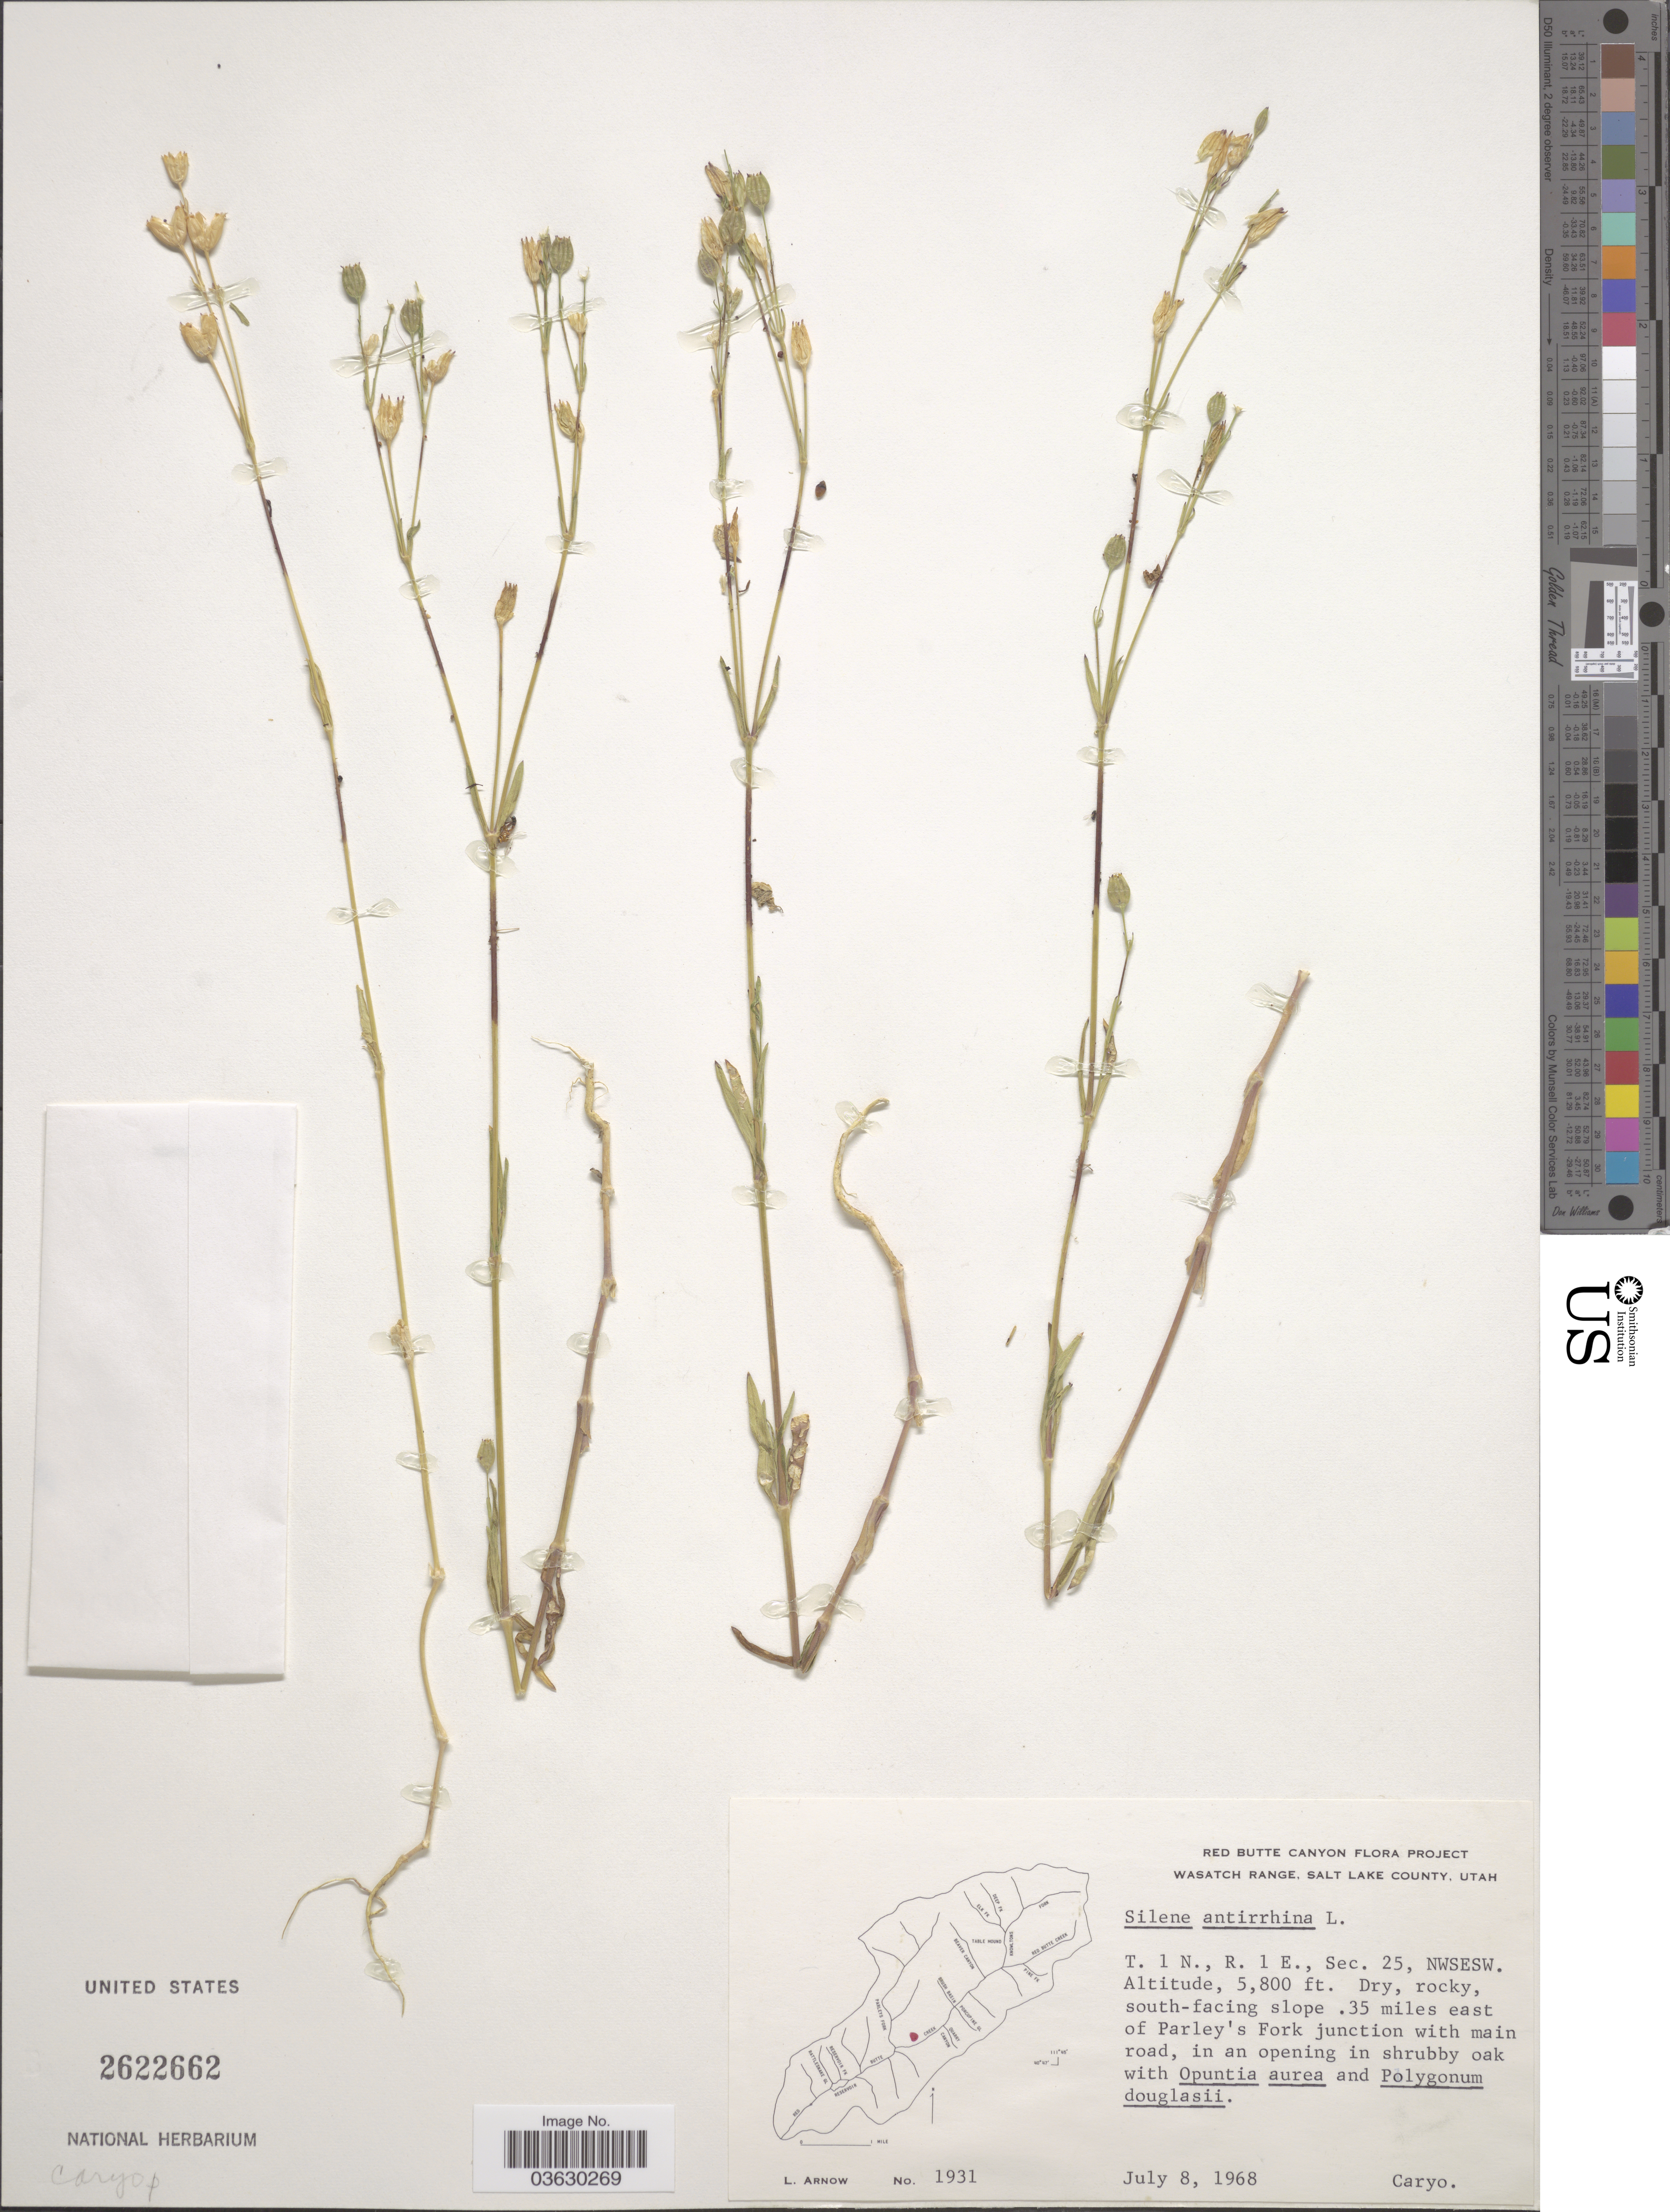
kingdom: Plantae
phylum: Tracheophyta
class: Magnoliopsida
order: Caryophyllales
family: Caryophyllaceae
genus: Silene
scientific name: Silene antirrhina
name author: L.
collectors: L. Arnow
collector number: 1931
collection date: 1968-07-08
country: United States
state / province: Utah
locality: Red Butte Canyon. Wasatch Range, Salt Lake County. T. 1 N., R. 1 E., Sec. 25, NWSESW. Caryo.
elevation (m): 1768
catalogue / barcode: US 2622662